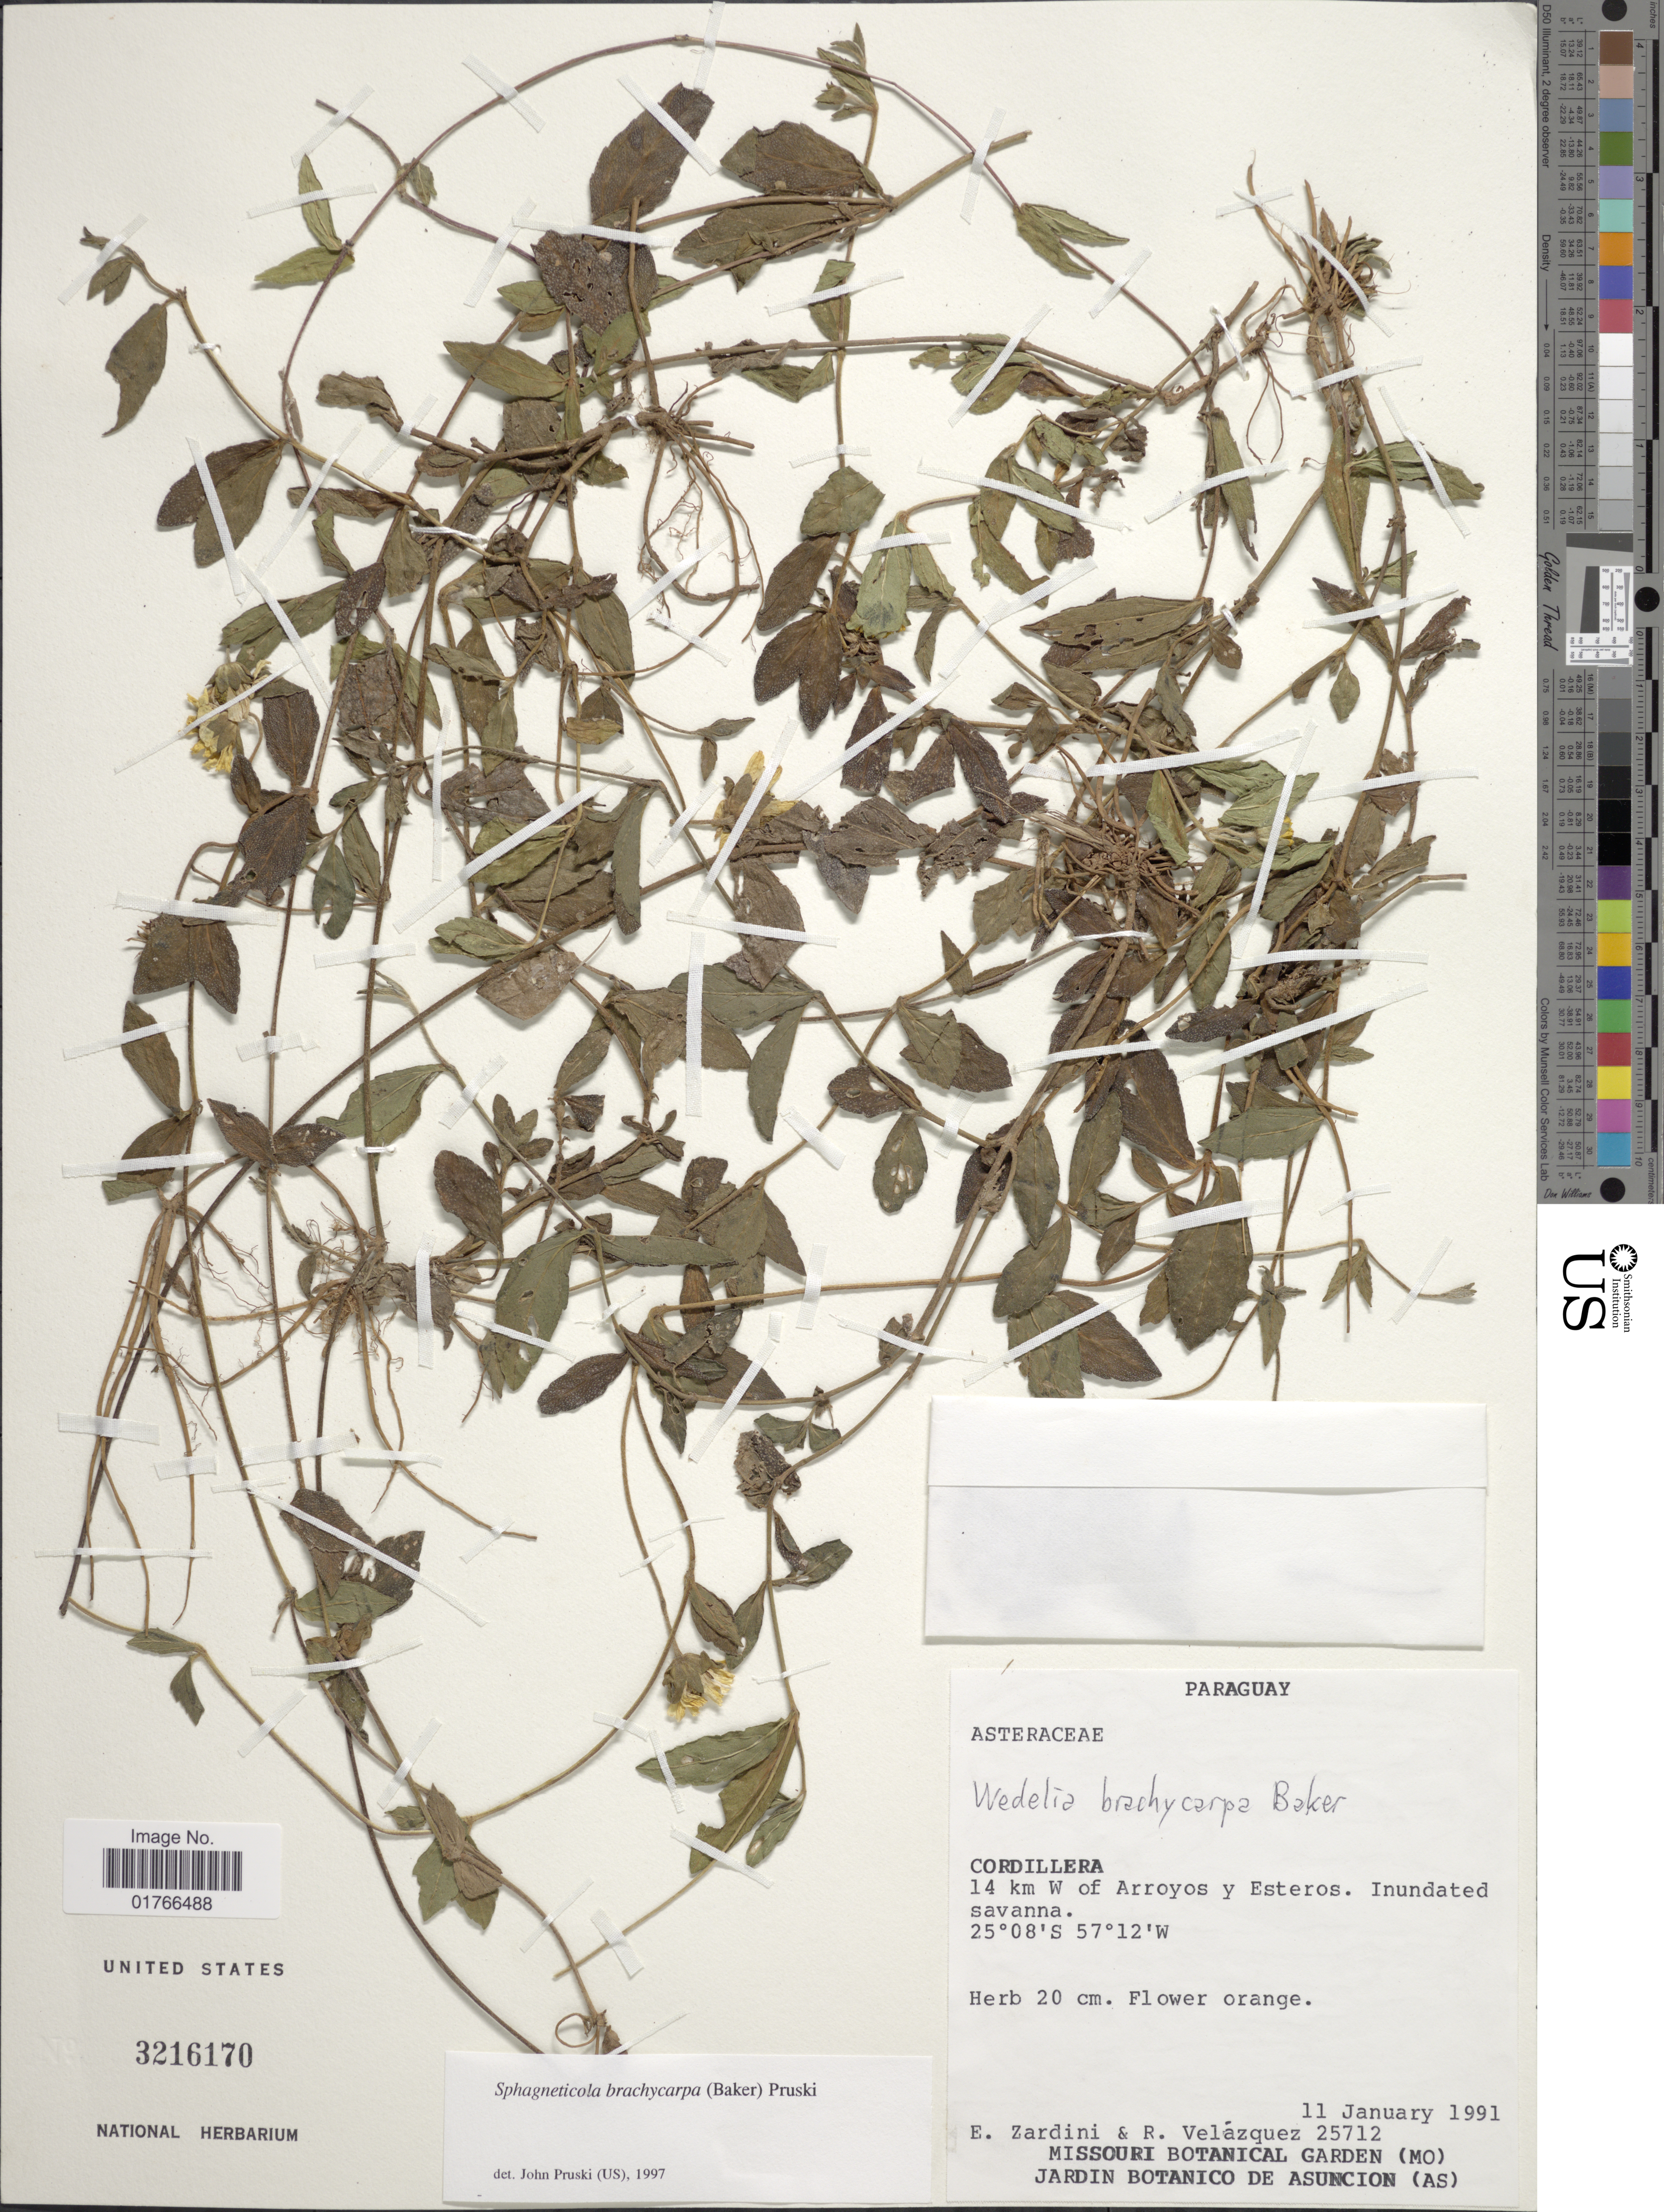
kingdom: Plantae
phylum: Tracheophyta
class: Magnoliopsida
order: Asterales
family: Asteraceae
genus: Sphagneticola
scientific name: Sphagneticola brachycarpa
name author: (Baker) Pruski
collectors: E. M. Zardini & R. Velázquez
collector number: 25712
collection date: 1991-01-11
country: Paraguay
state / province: Cordillera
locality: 14 km W of Arroyos y Esteros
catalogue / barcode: US 3216170